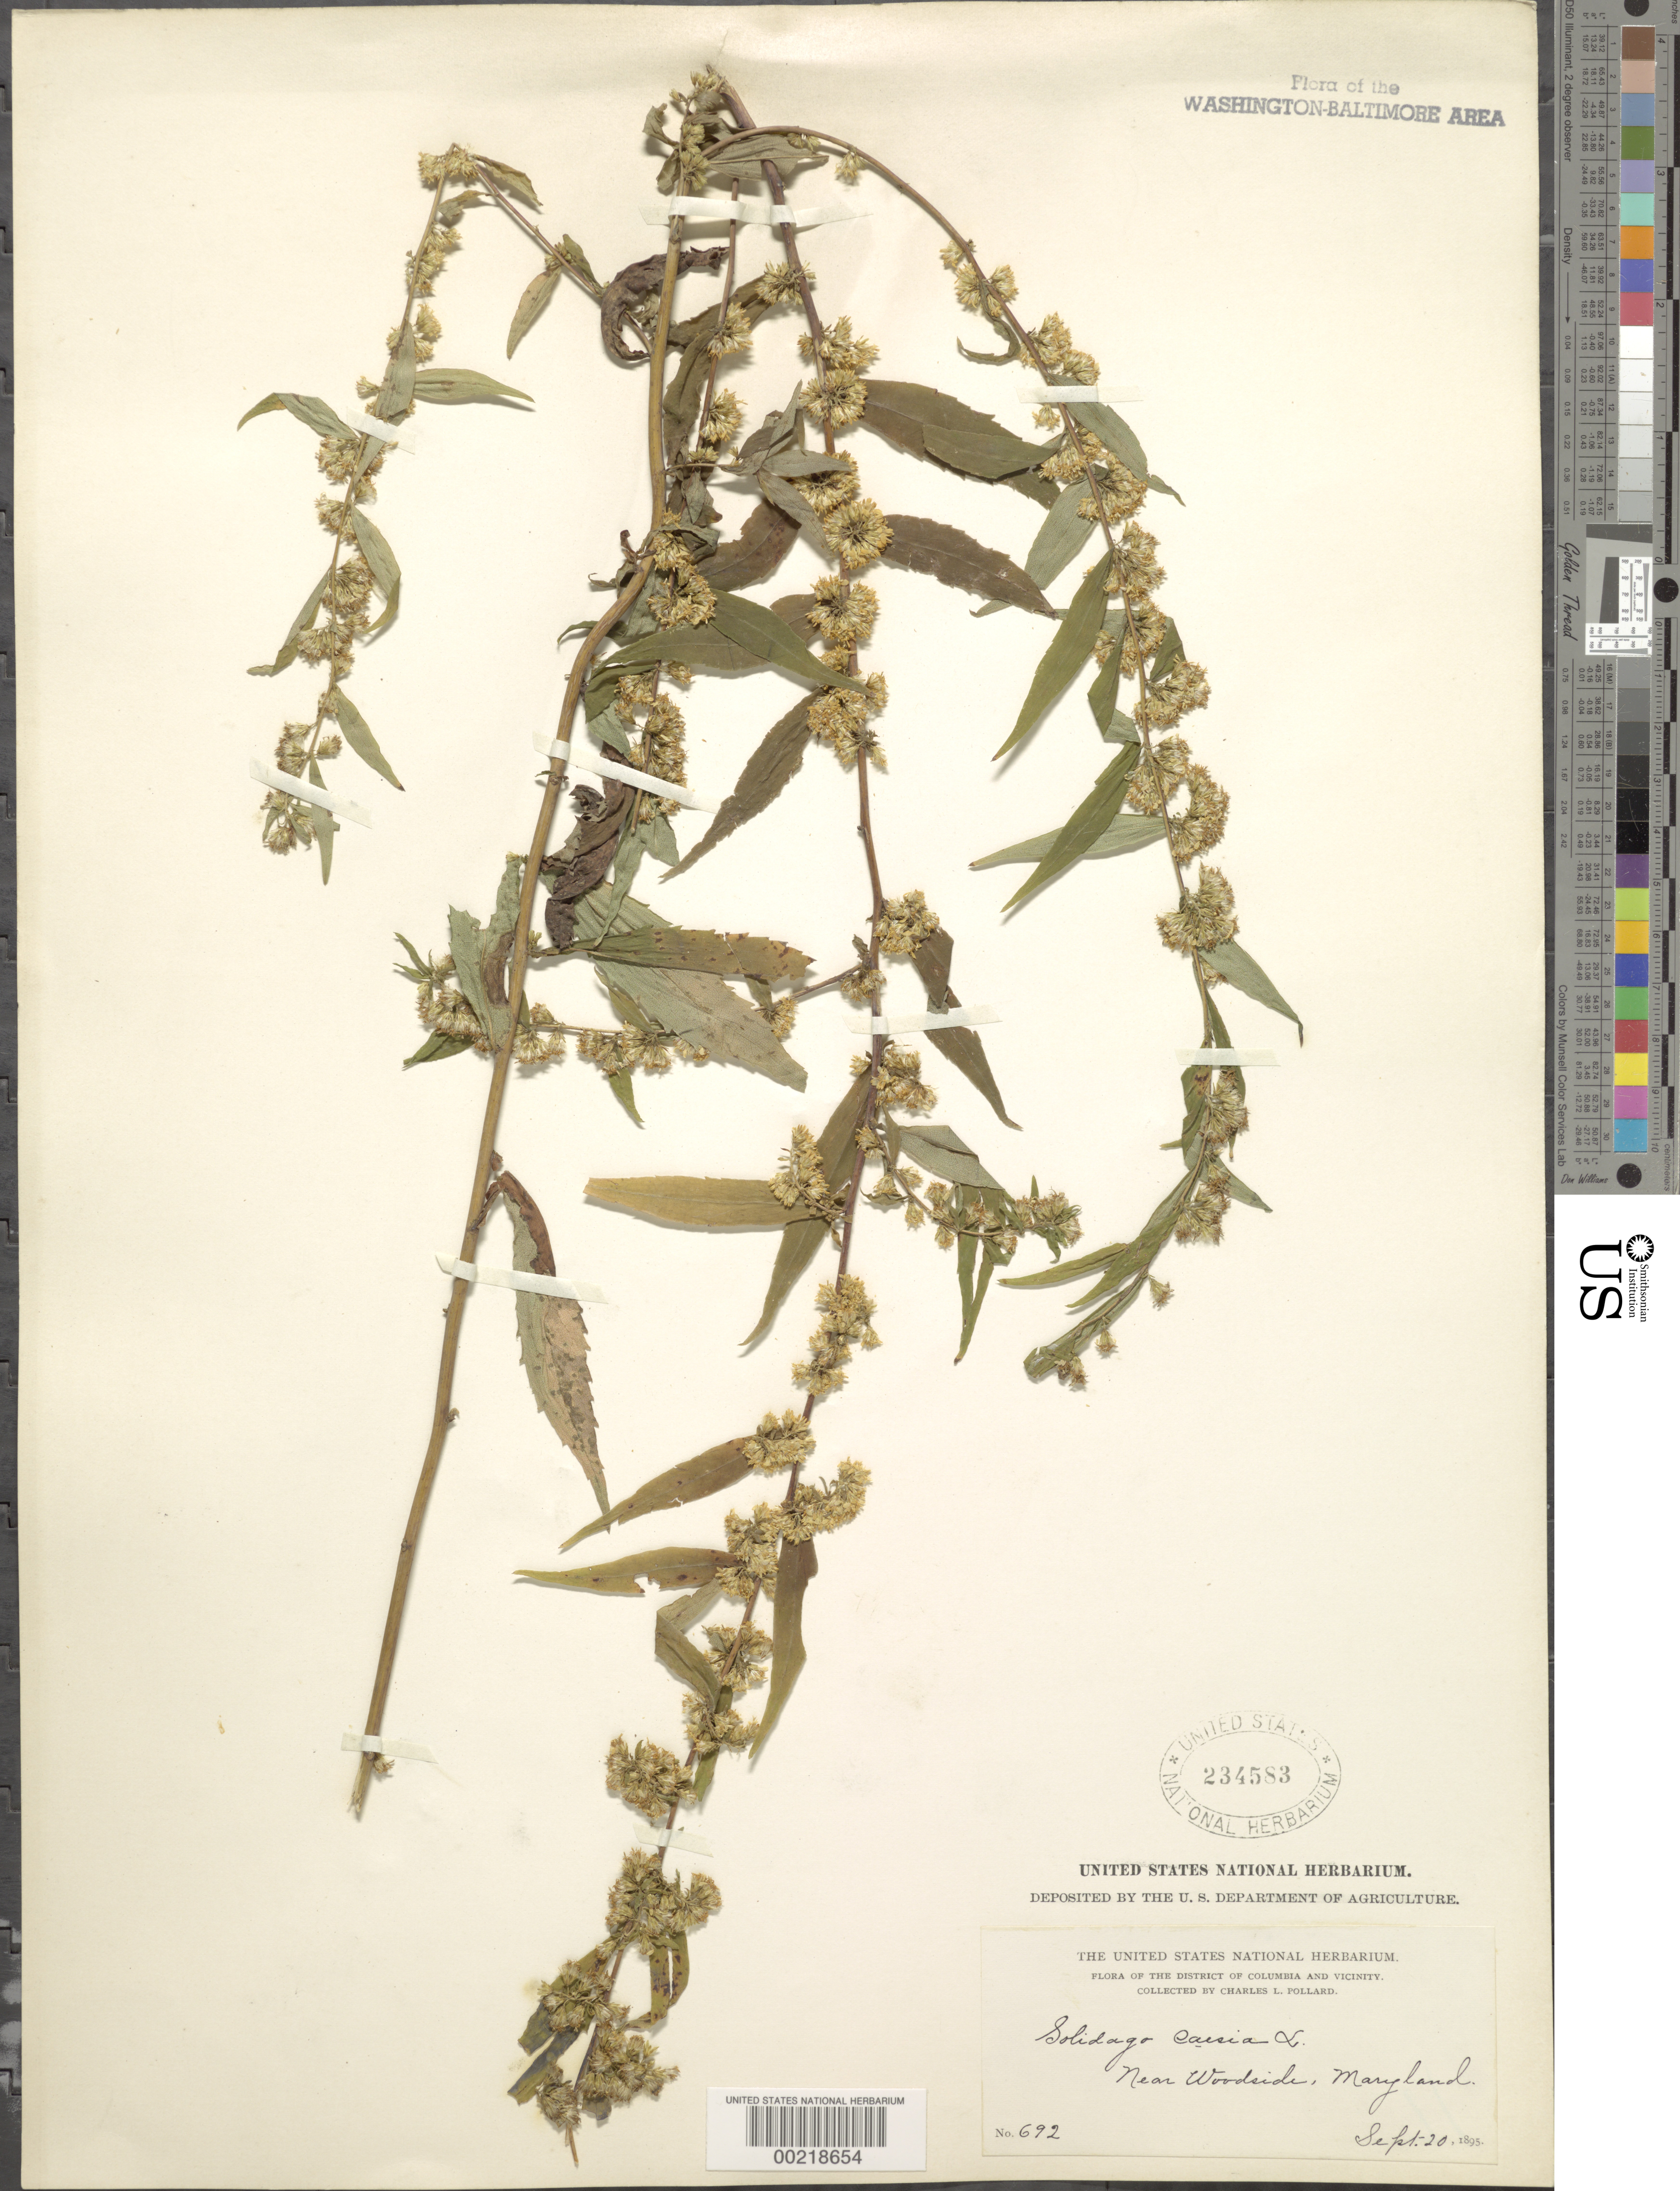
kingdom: Plantae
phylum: Tracheophyta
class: Magnoliopsida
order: Asterales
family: Asteraceae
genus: Solidago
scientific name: Solidago caesia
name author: L.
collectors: C. L. Pollard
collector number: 692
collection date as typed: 20 Sep 1895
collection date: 1895-09-20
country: United States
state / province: Maryland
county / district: Montgomery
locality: Woodside vicinity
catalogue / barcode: US 234583